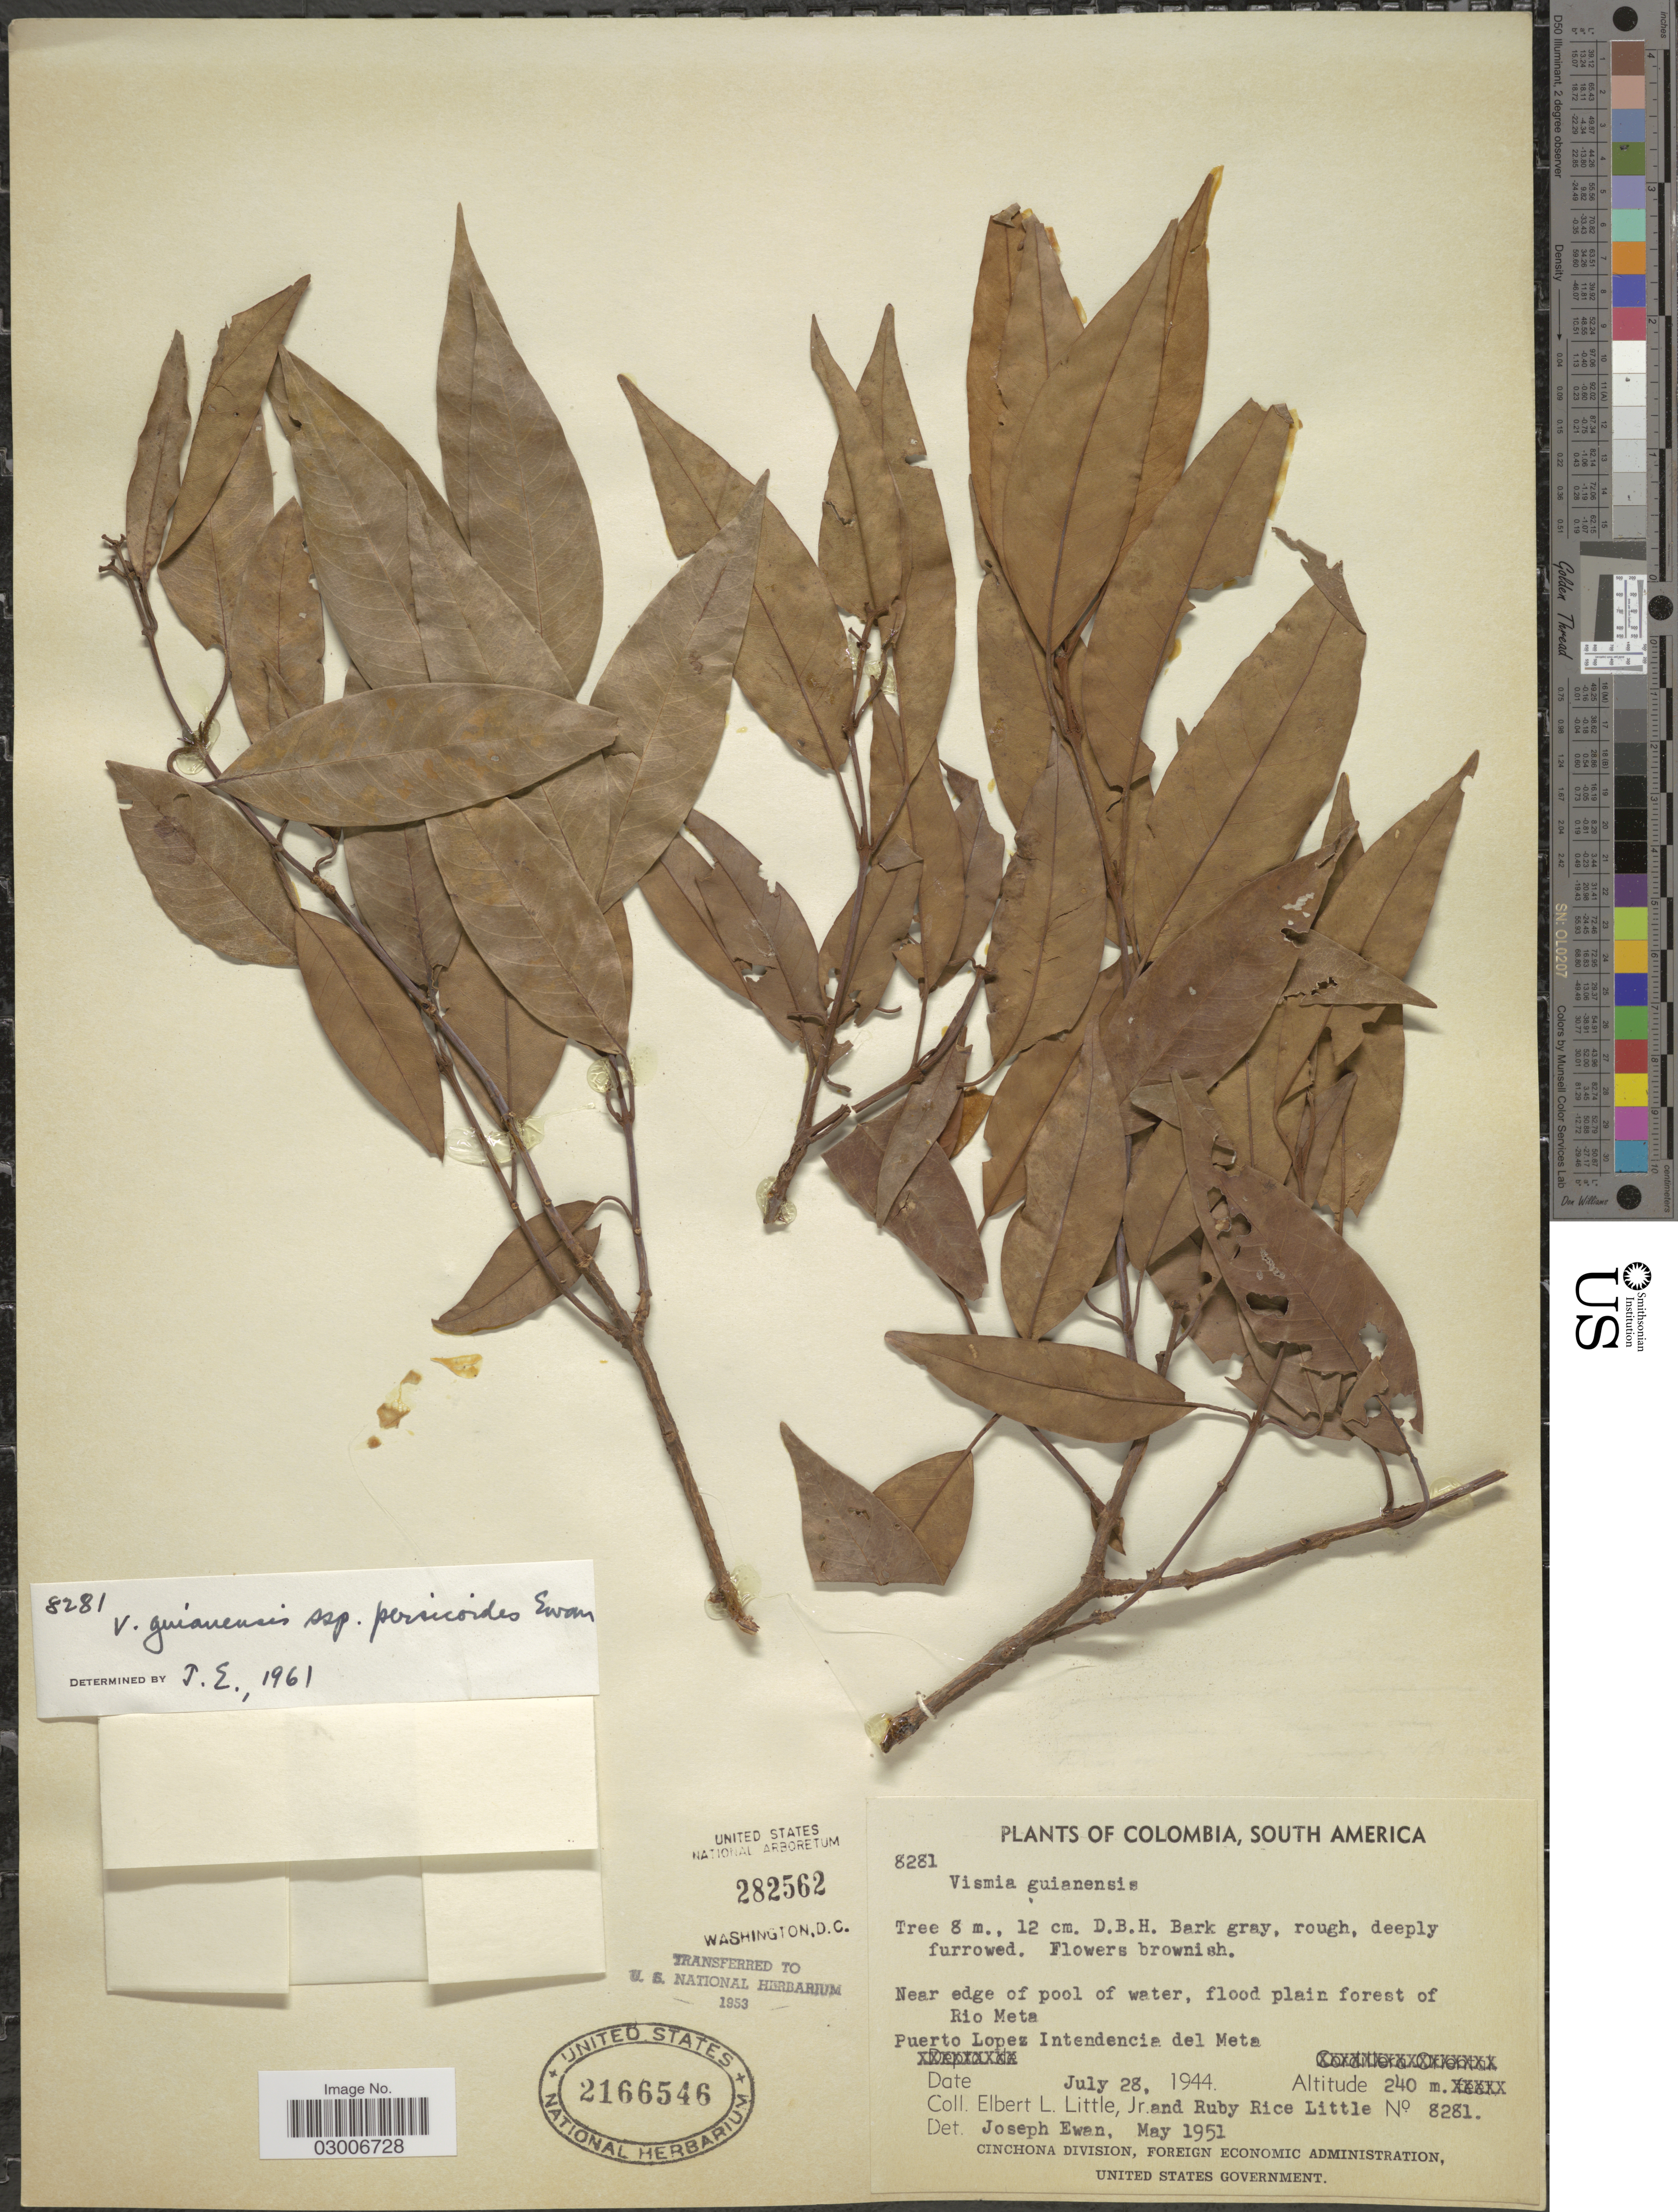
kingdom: Plantae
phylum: Tracheophyta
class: Magnoliopsida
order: Malpighiales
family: Hypericaceae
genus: Vismia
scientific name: Vismia guianensis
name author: (Aubl.) Pers.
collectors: E. L. Little & R. R. Little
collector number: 8281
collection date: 1944-07-28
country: Colombia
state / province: Meta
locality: Near edge of pool of water, flood plain forest of Rio Meta, Puerto Lopez Intendencia del Meta.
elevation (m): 240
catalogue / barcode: US 2166546